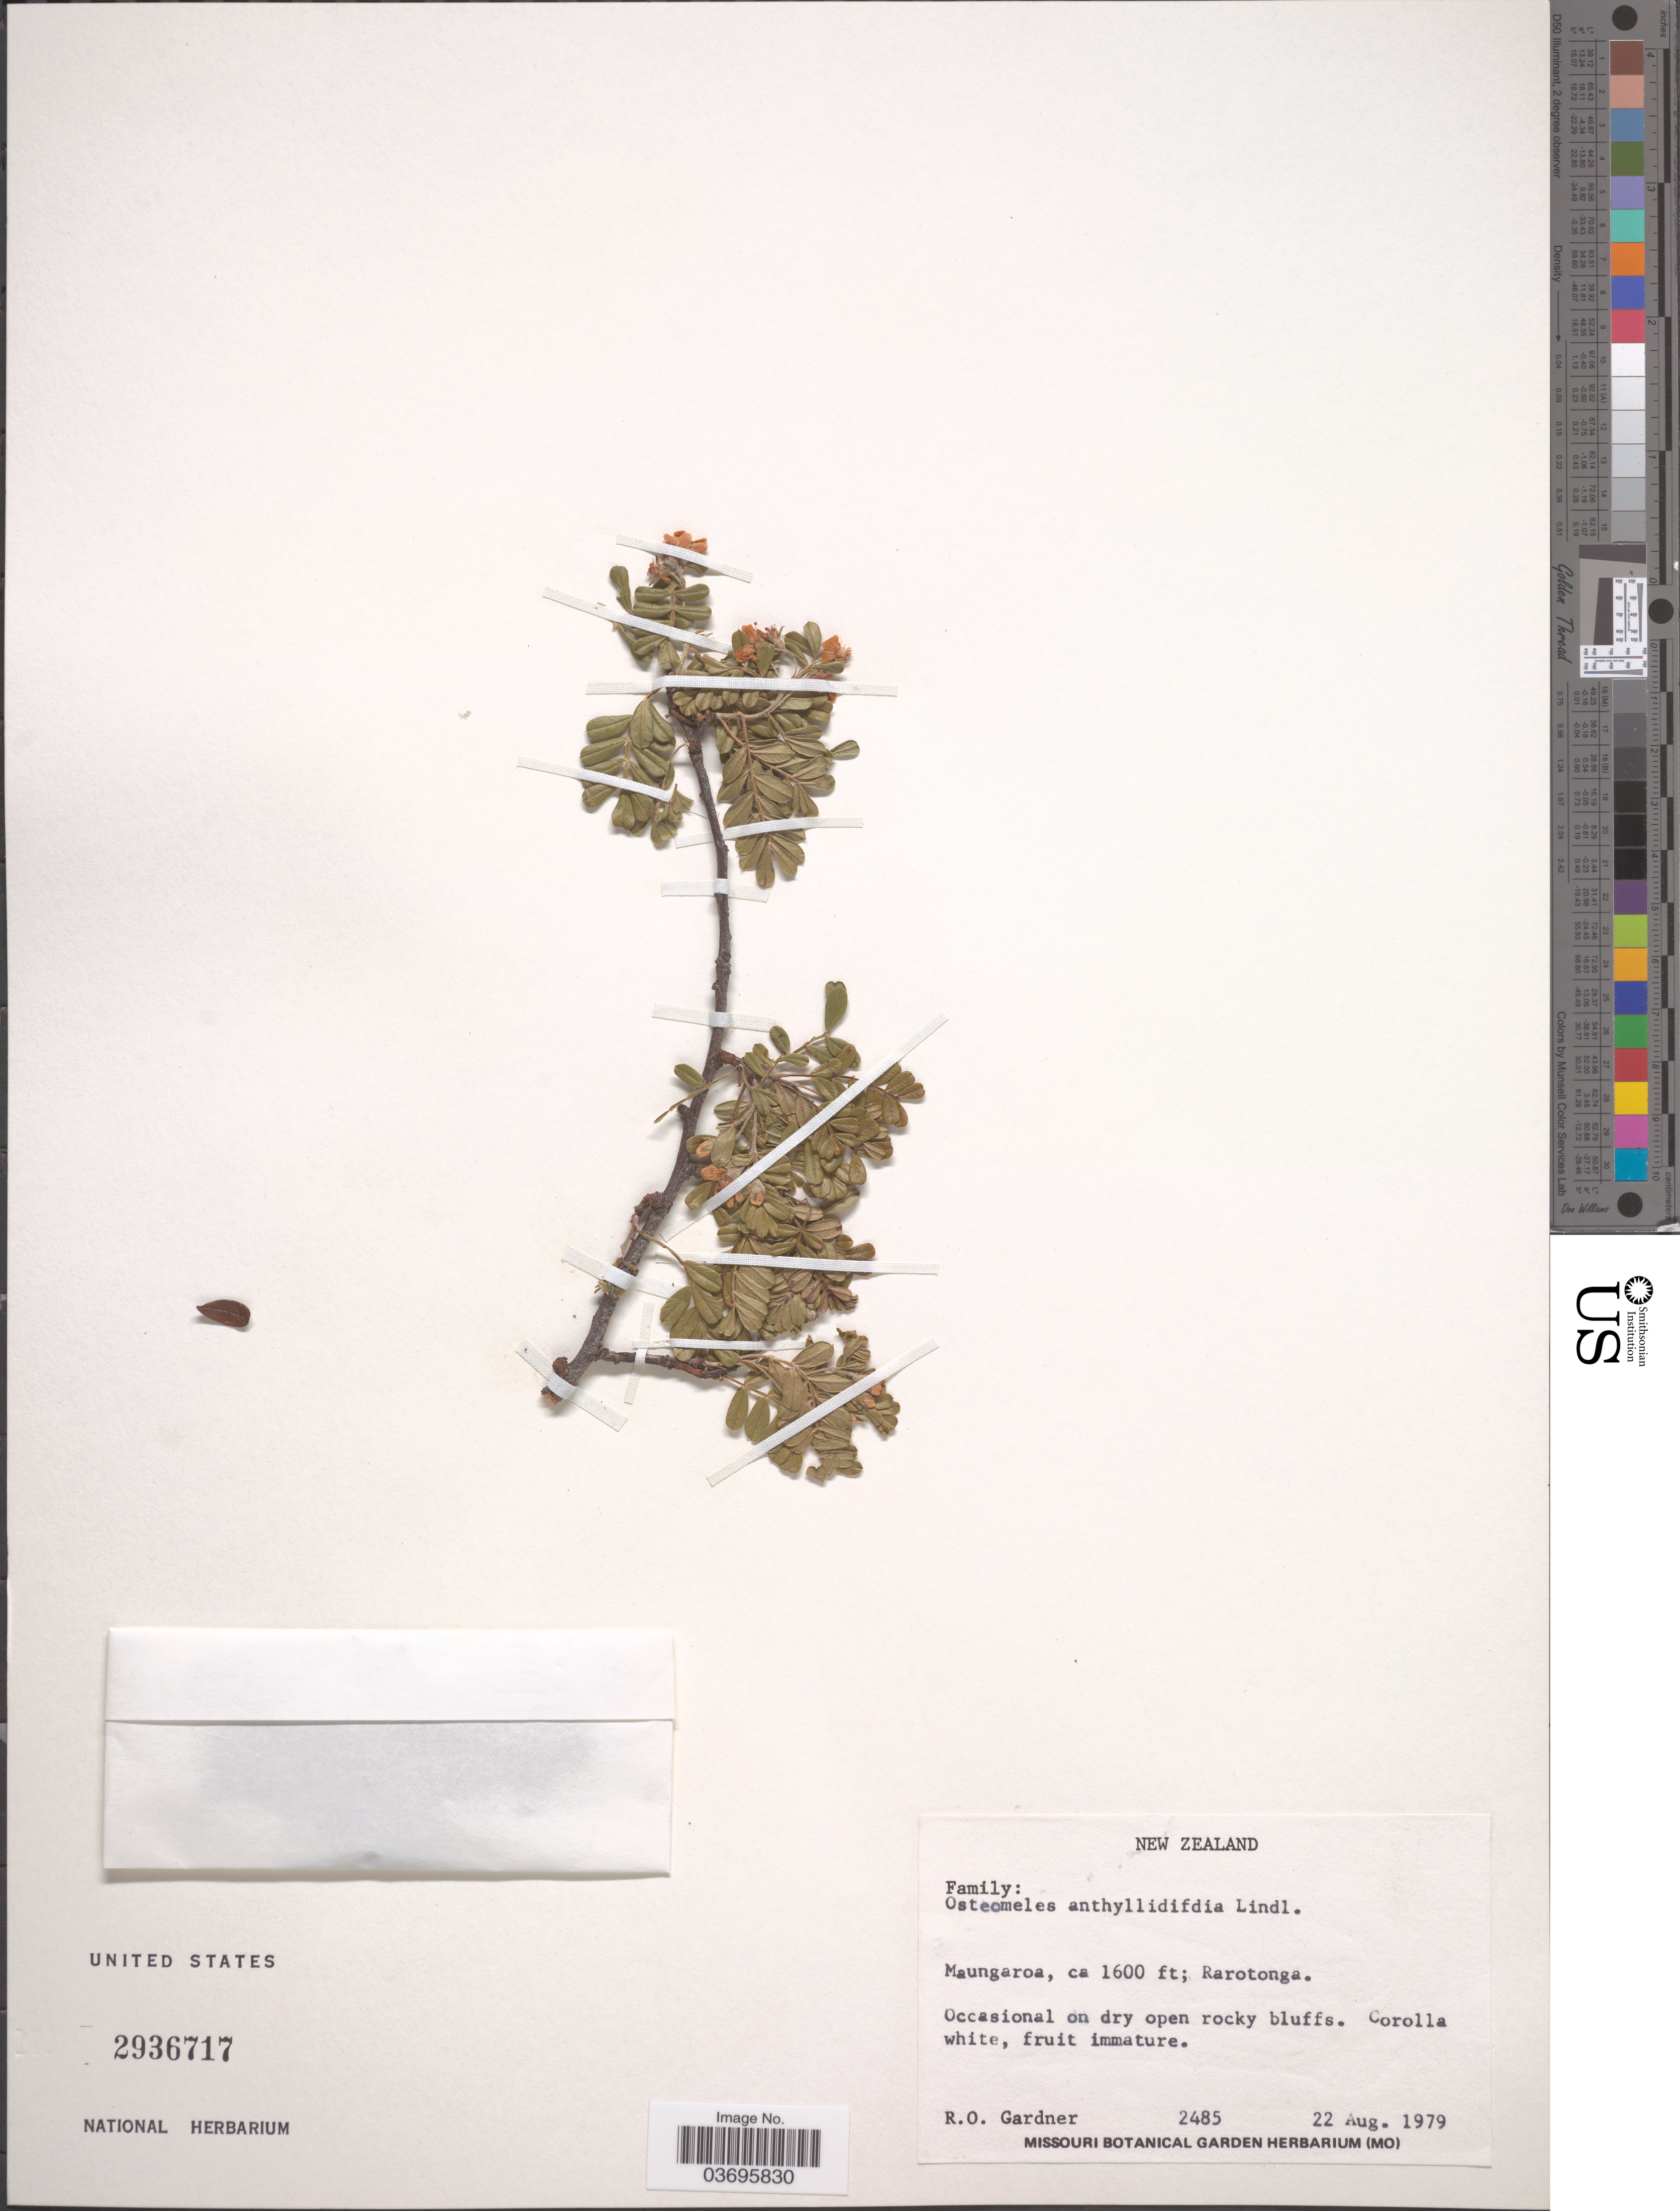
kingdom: Plantae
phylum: Tracheophyta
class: Magnoliopsida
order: Rosales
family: Rosaceae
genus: Osteomeles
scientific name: Osteomeles anthyllidifolia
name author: (Small) Lindl.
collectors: R. O. Gardner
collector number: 2485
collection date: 1979-08-22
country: Cook Islands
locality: New Zealand. Maungaroa.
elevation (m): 488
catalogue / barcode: US 2936717